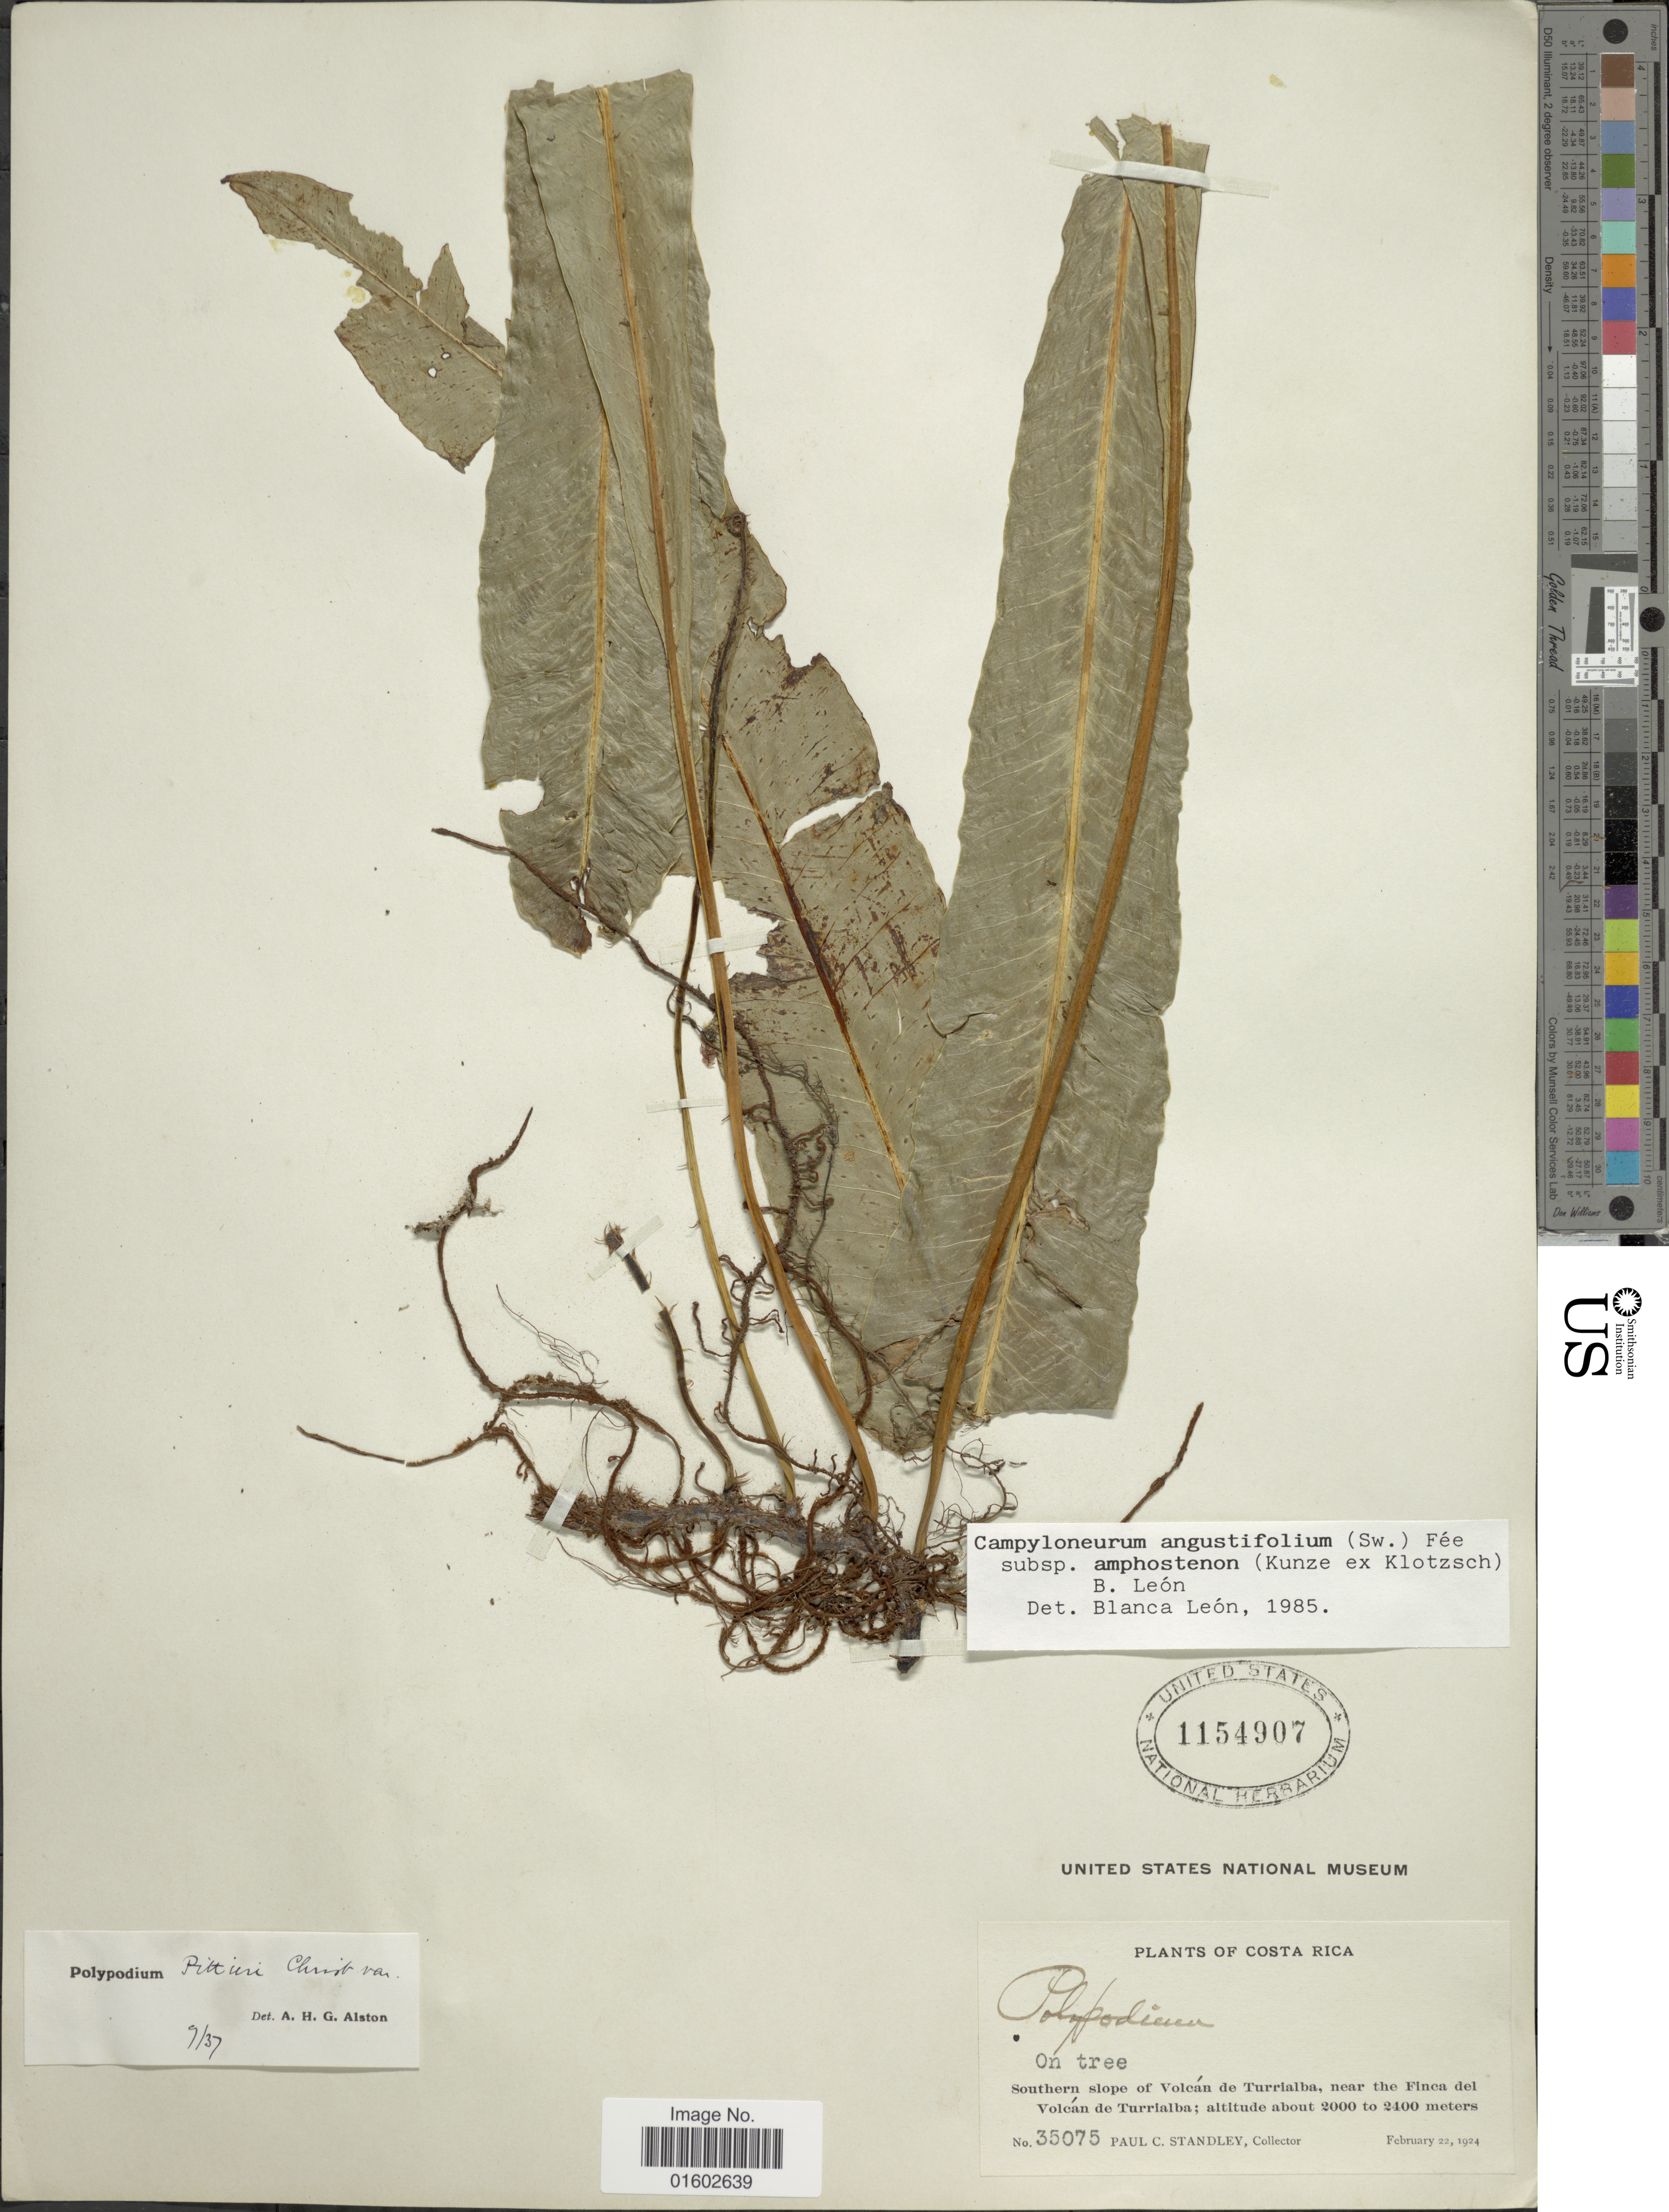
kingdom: Plantae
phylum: Tracheophyta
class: Polypodiopsida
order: Polypodiales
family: Polypodiaceae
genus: Campyloneurum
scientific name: Campyloneurum amphostenon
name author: (Kunze ex Klotzsch) Fée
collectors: P. C. Standley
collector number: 35075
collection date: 1924-02-22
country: Costa Rica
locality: Southern slope of Volcan de Turrialba, near the Finca del Volcan de Turrialba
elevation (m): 2000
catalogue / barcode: US 1154907